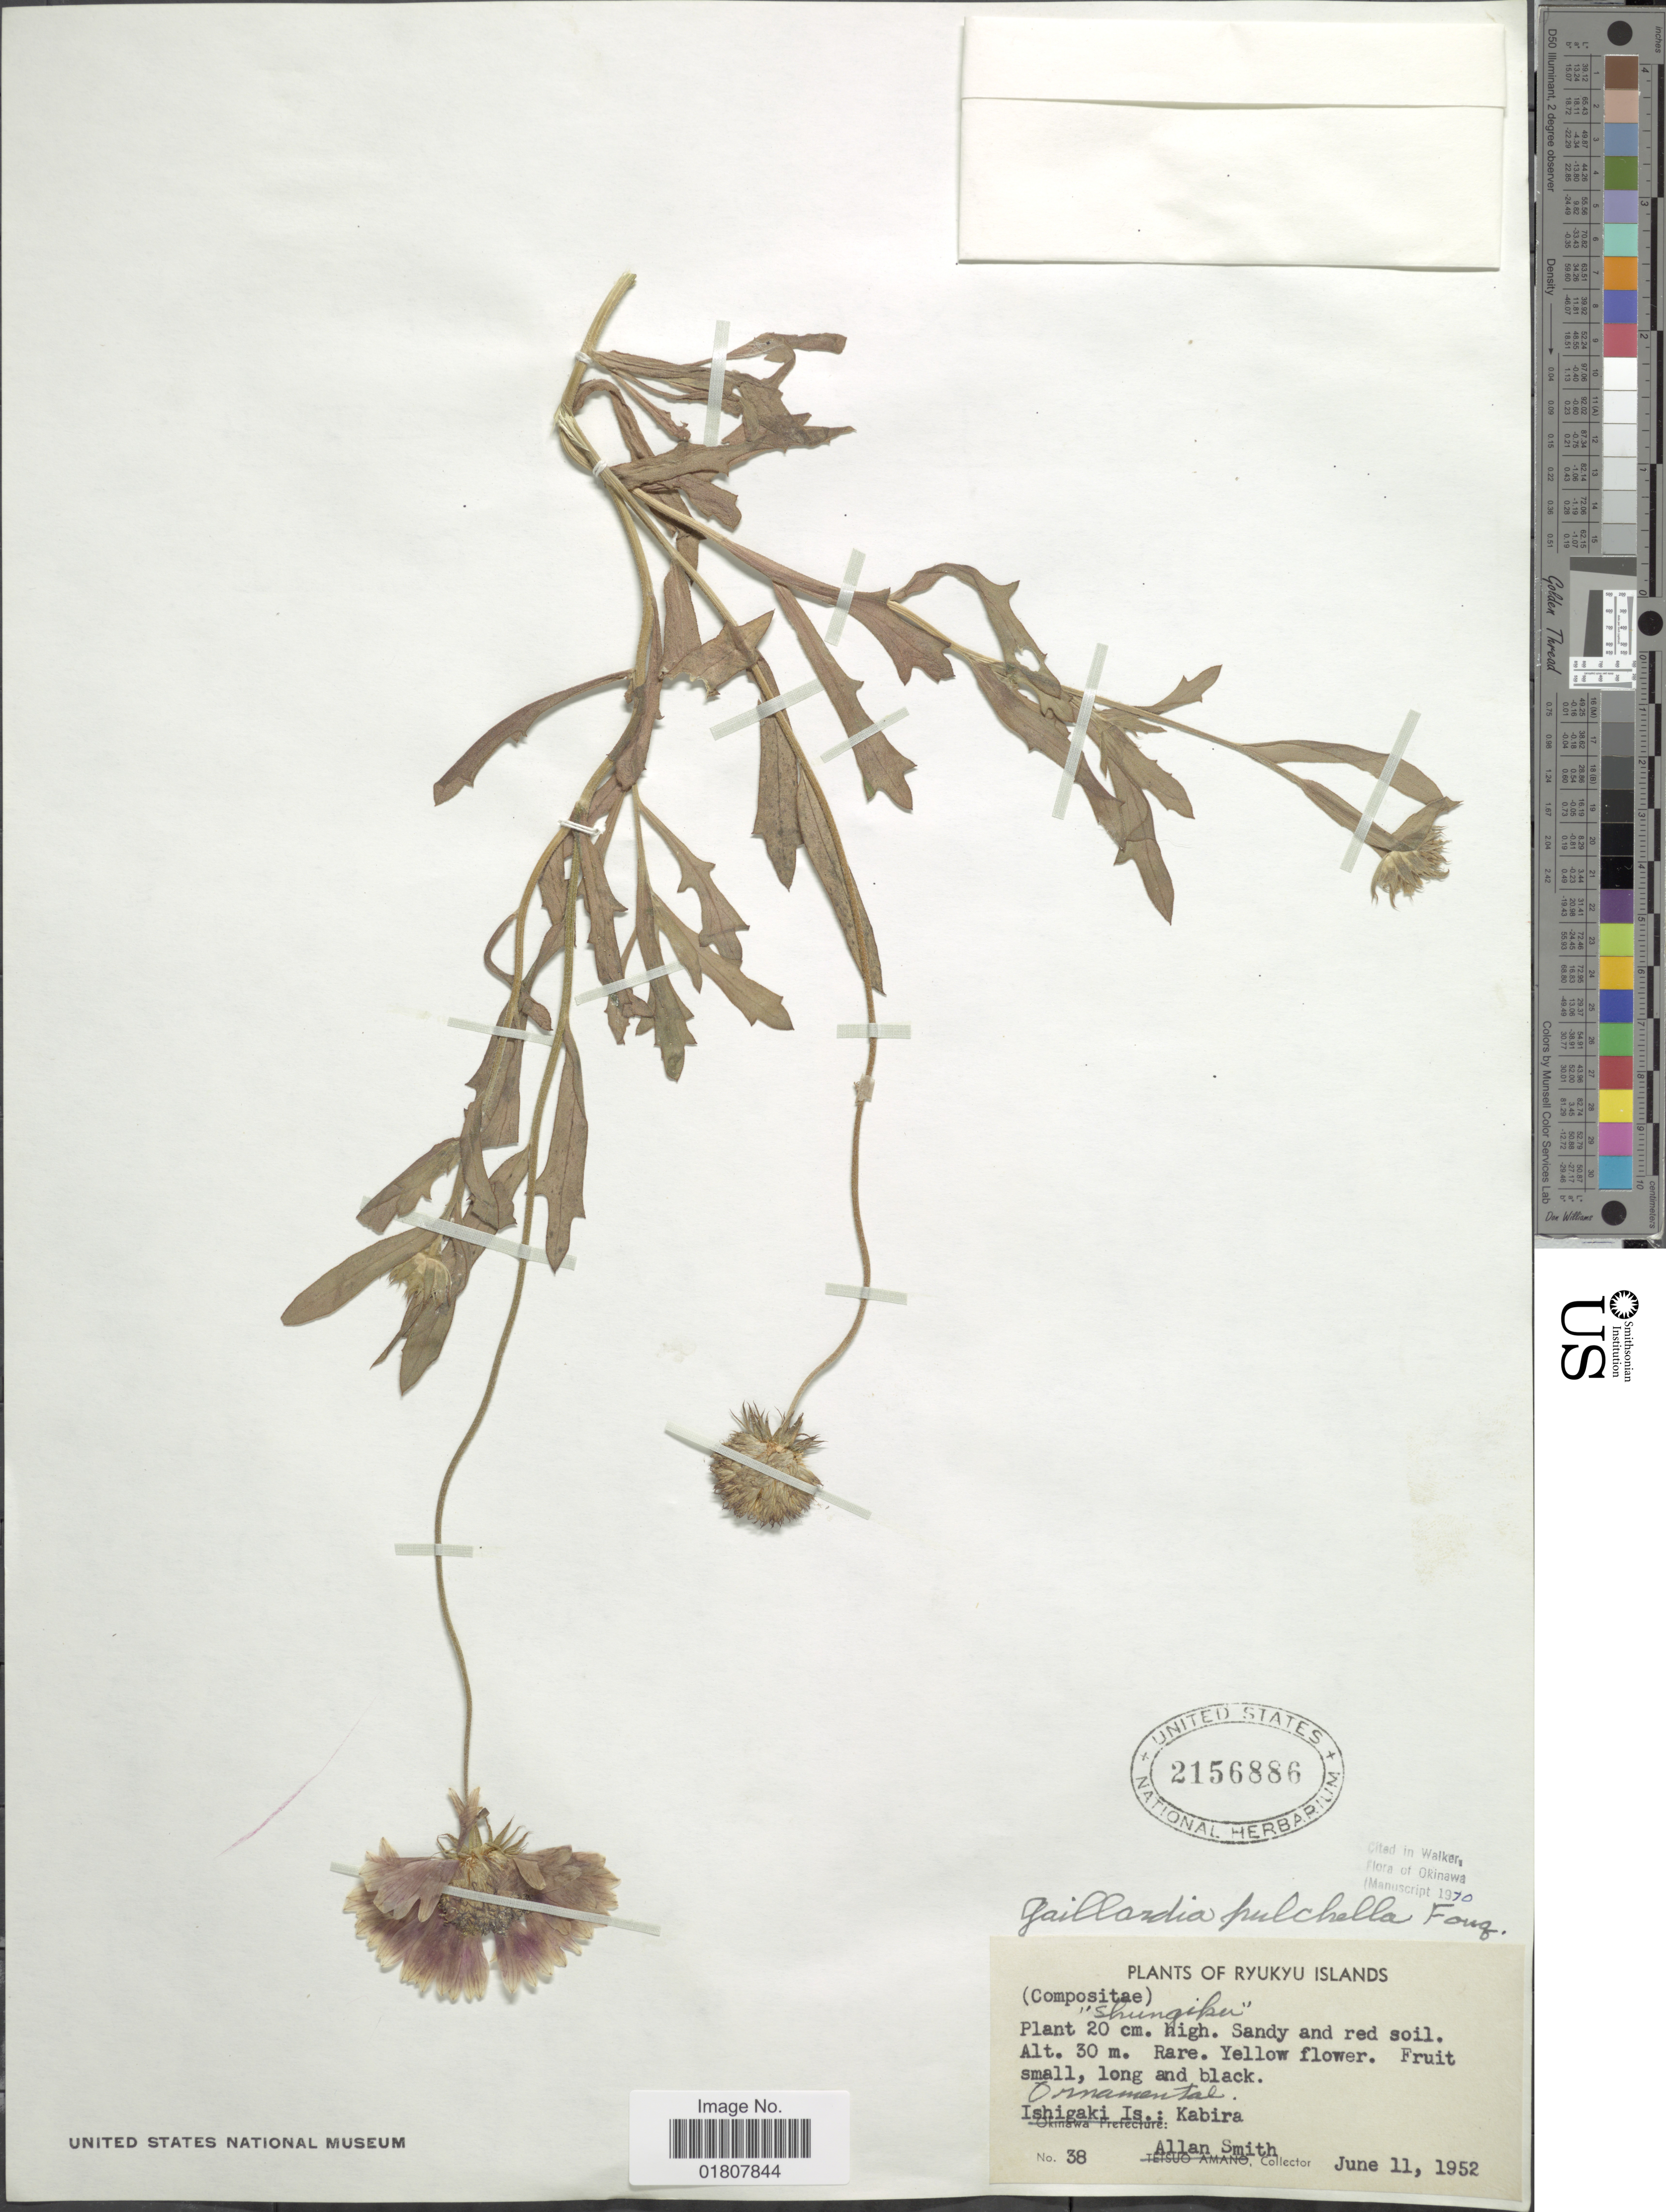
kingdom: Plantae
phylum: Tracheophyta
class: Magnoliopsida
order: Asterales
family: Asteraceae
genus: Gaillardia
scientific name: Gaillardia pulchella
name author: Foug.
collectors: A. Smith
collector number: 38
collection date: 1952-06-11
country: Japan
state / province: Okinawa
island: Ishigaki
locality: Kabira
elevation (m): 30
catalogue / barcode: US 2156886